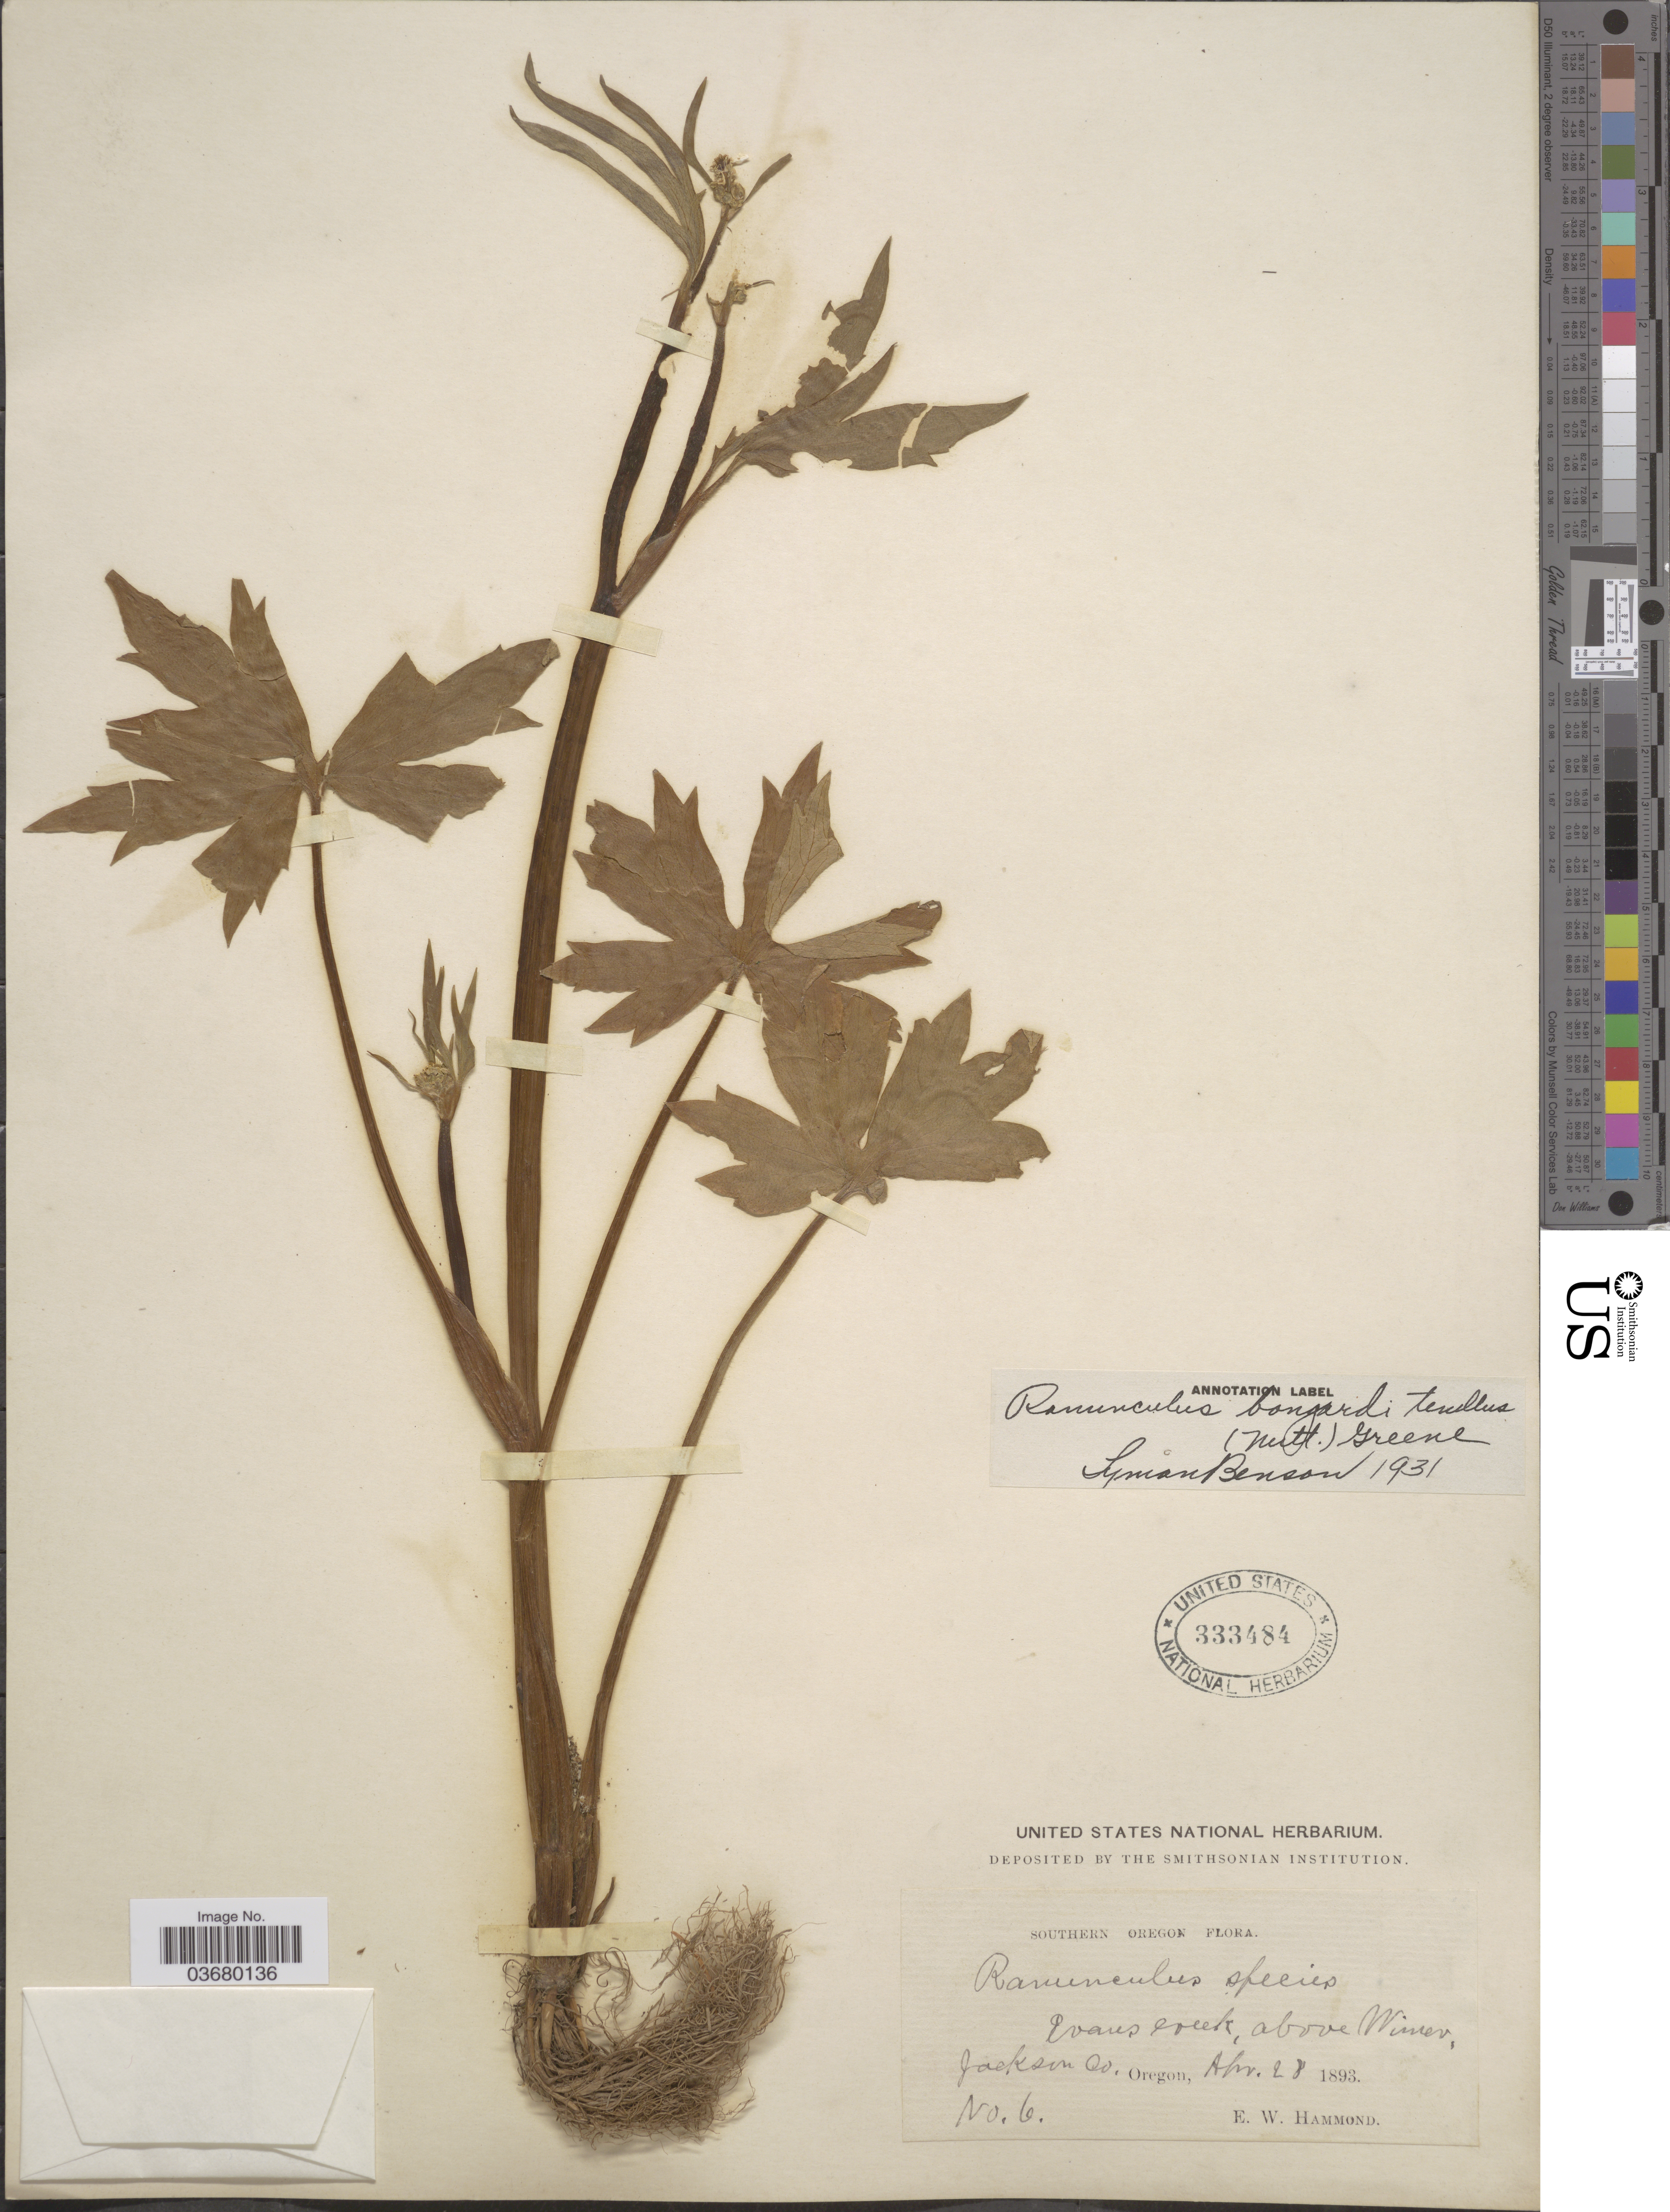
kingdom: Plantae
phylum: Tracheophyta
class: Magnoliopsida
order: Ranunculales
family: Ranunculaceae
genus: Ranunculus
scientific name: Ranunculus bongardii var. tenellus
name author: (A. Gray) Greene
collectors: E. Hammond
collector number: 6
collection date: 1893-04-28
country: United States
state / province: Oregon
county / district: Jackson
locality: Southern Oregon. Evans Creek, above Wimer, Jackson Co.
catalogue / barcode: US 333484